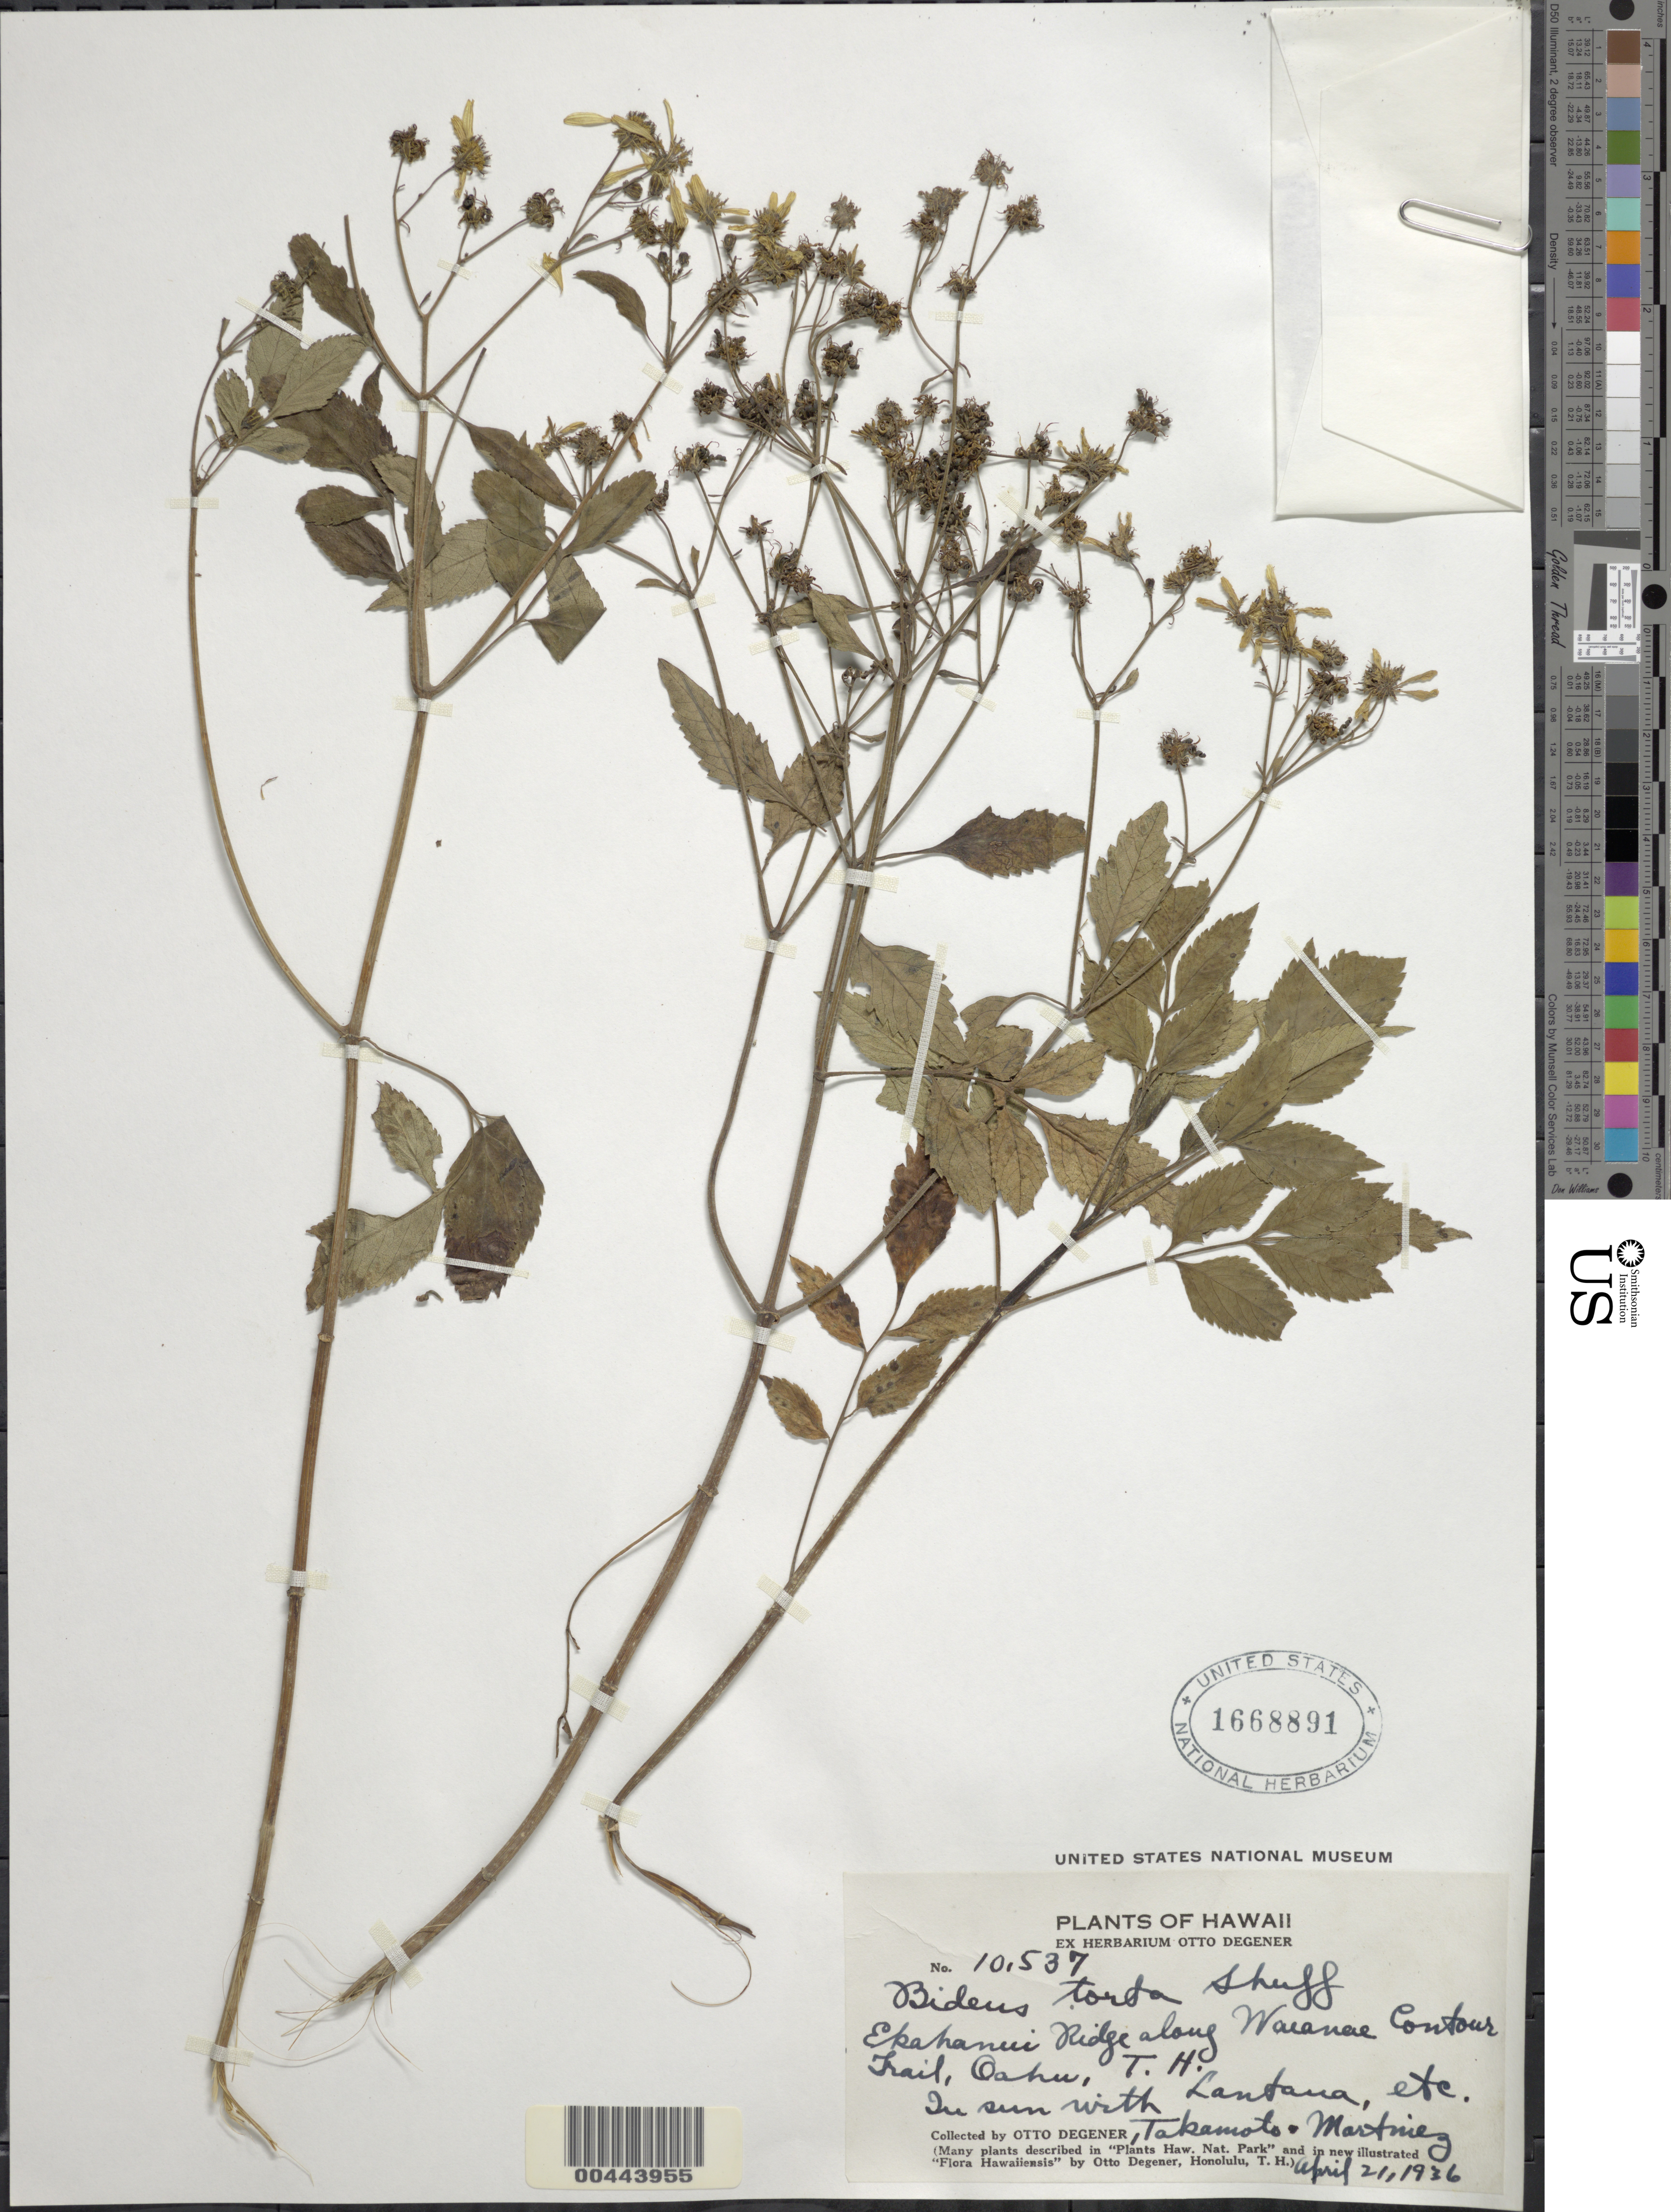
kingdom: Plantae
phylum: Tracheophyta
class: Magnoliopsida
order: Asterales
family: Asteraceae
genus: Bidens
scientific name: Bidens torta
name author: Sherff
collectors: O. Degener, -. Takamoto & -- Martinez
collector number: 10537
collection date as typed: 21 Apr 1936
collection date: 1936-04-21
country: United States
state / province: Hawaii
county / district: Honolulu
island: Oahu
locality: Ekahanui Ridge along Waianae Contour Trail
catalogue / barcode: US 1668891